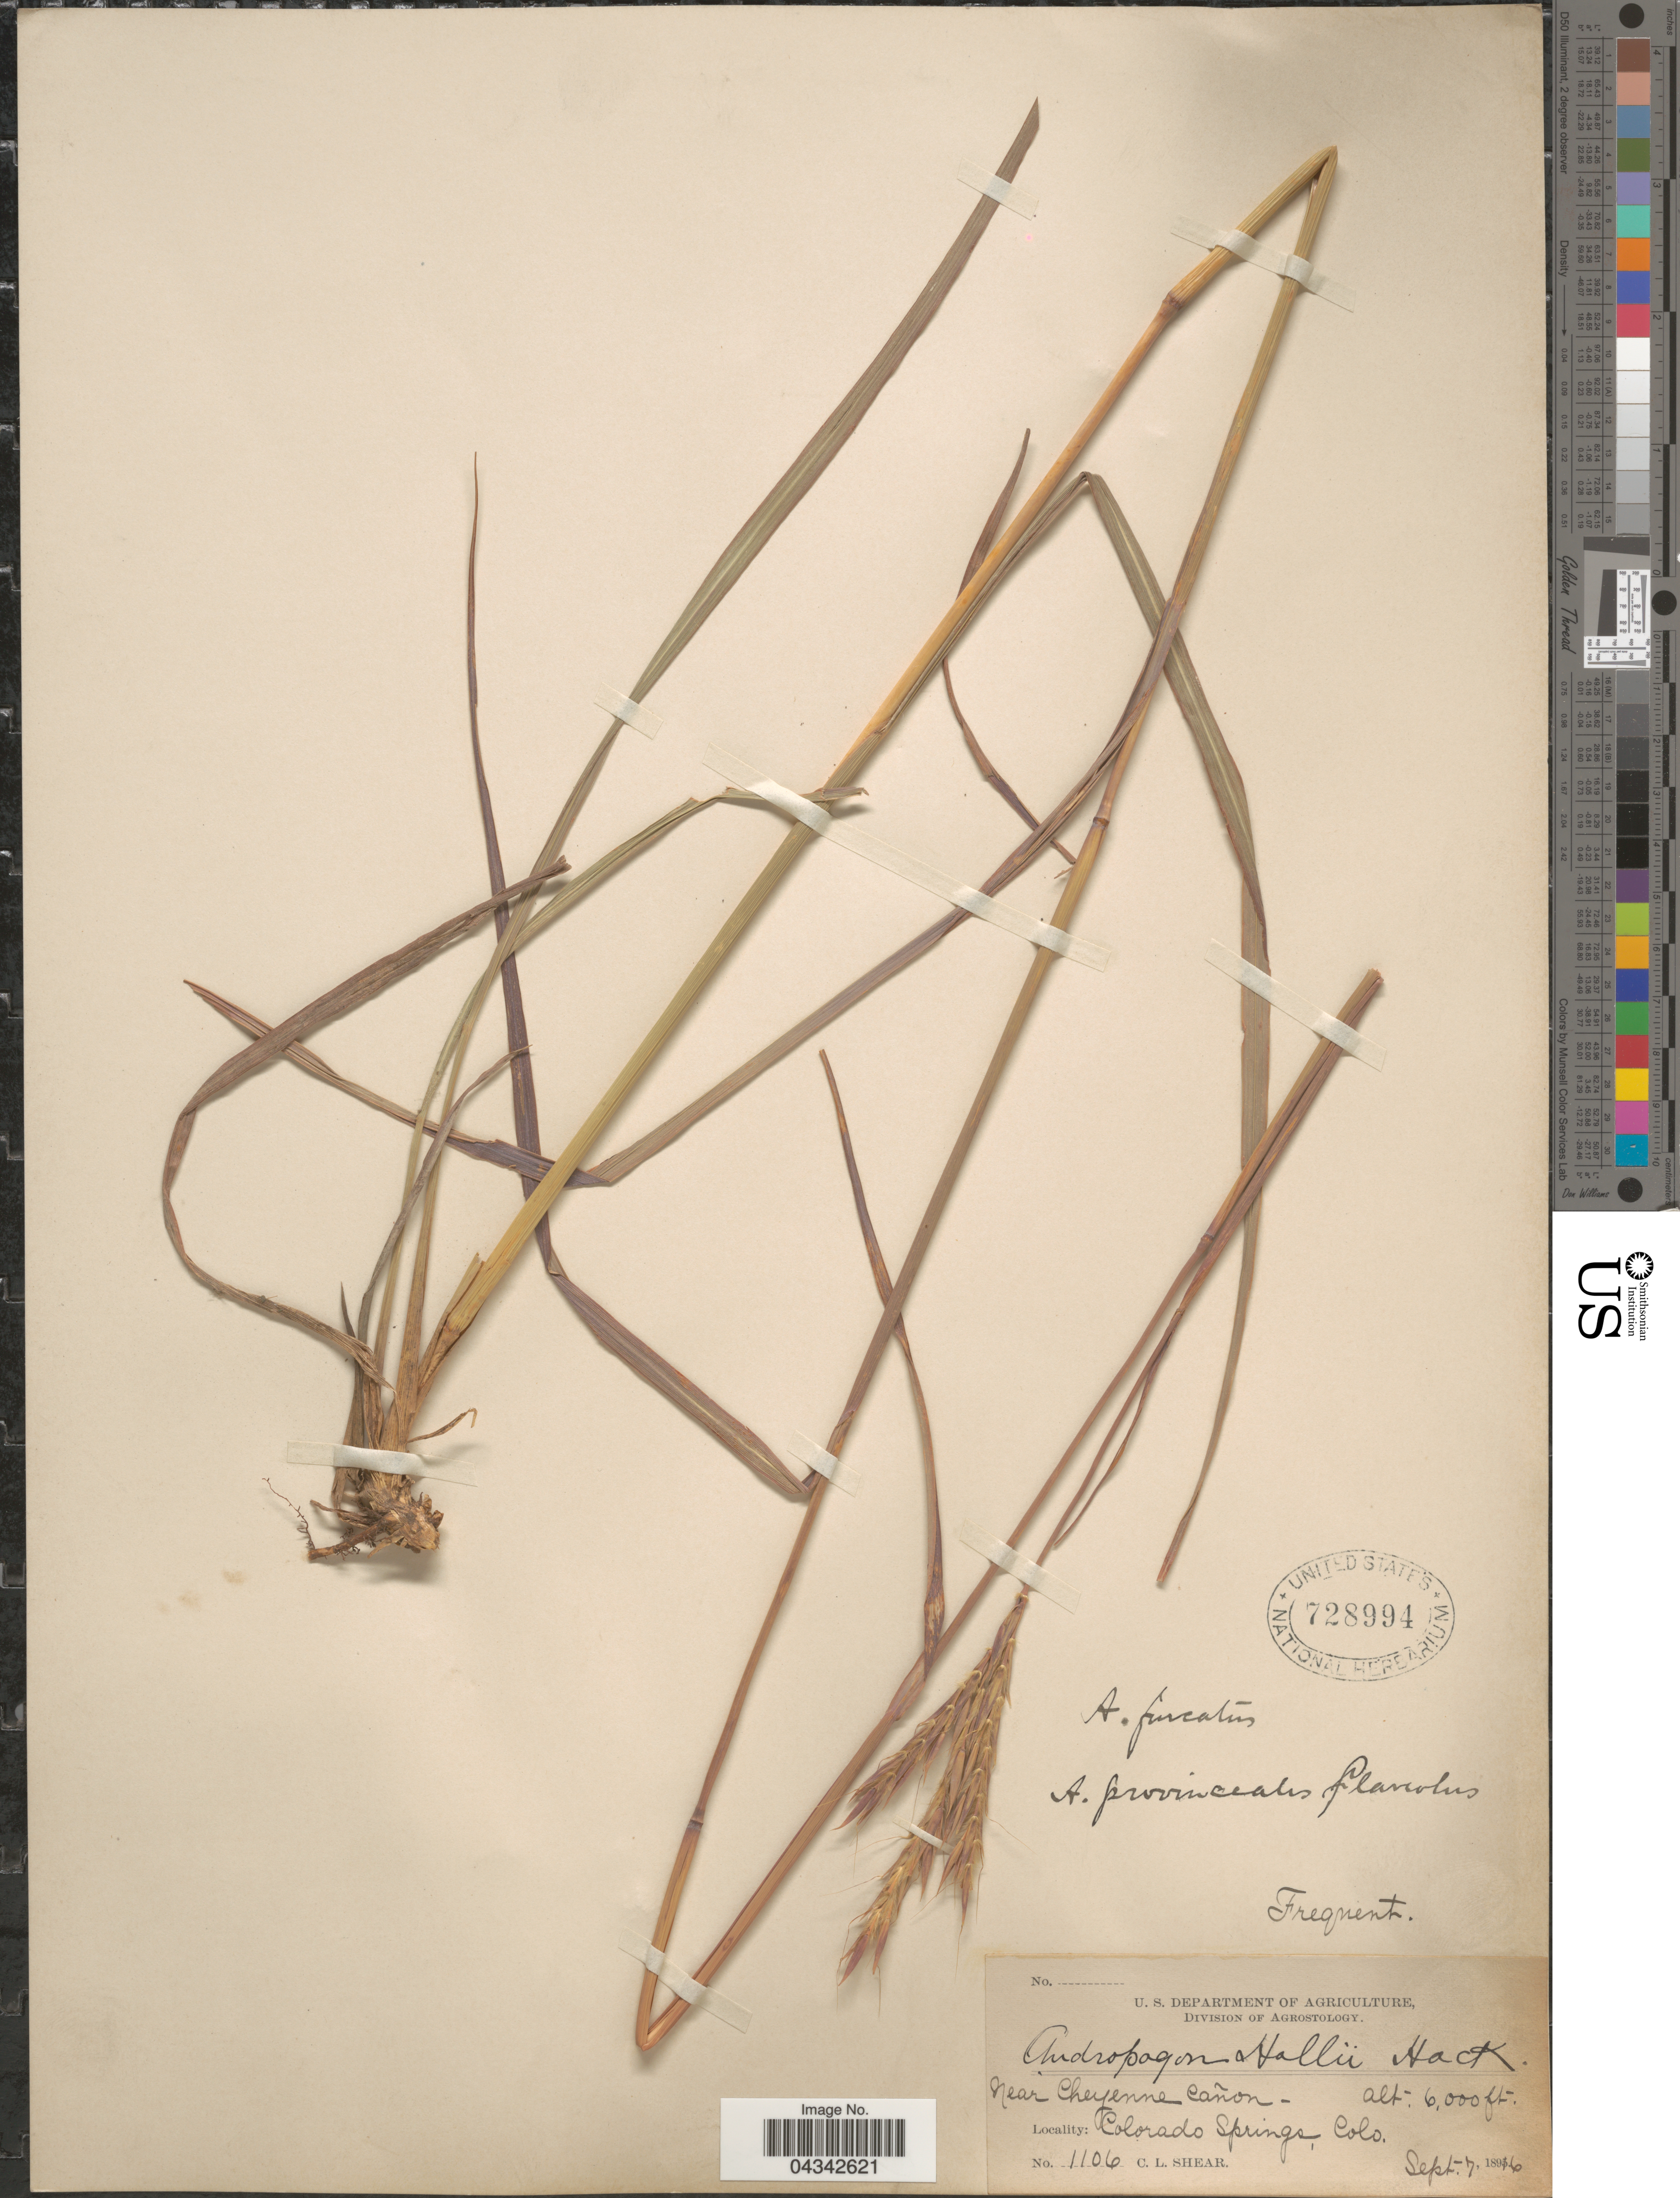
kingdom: Plantae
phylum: Tracheophyta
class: Liliopsida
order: Poales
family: Poaceae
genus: Andropogon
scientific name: Andropogon gerardii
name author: Vitman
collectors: C. L. Shear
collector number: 1106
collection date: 1896-09-07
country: United States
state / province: Colorado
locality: Near Cheyenne Cañon - Colorado Springs.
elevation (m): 1829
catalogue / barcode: US 728994